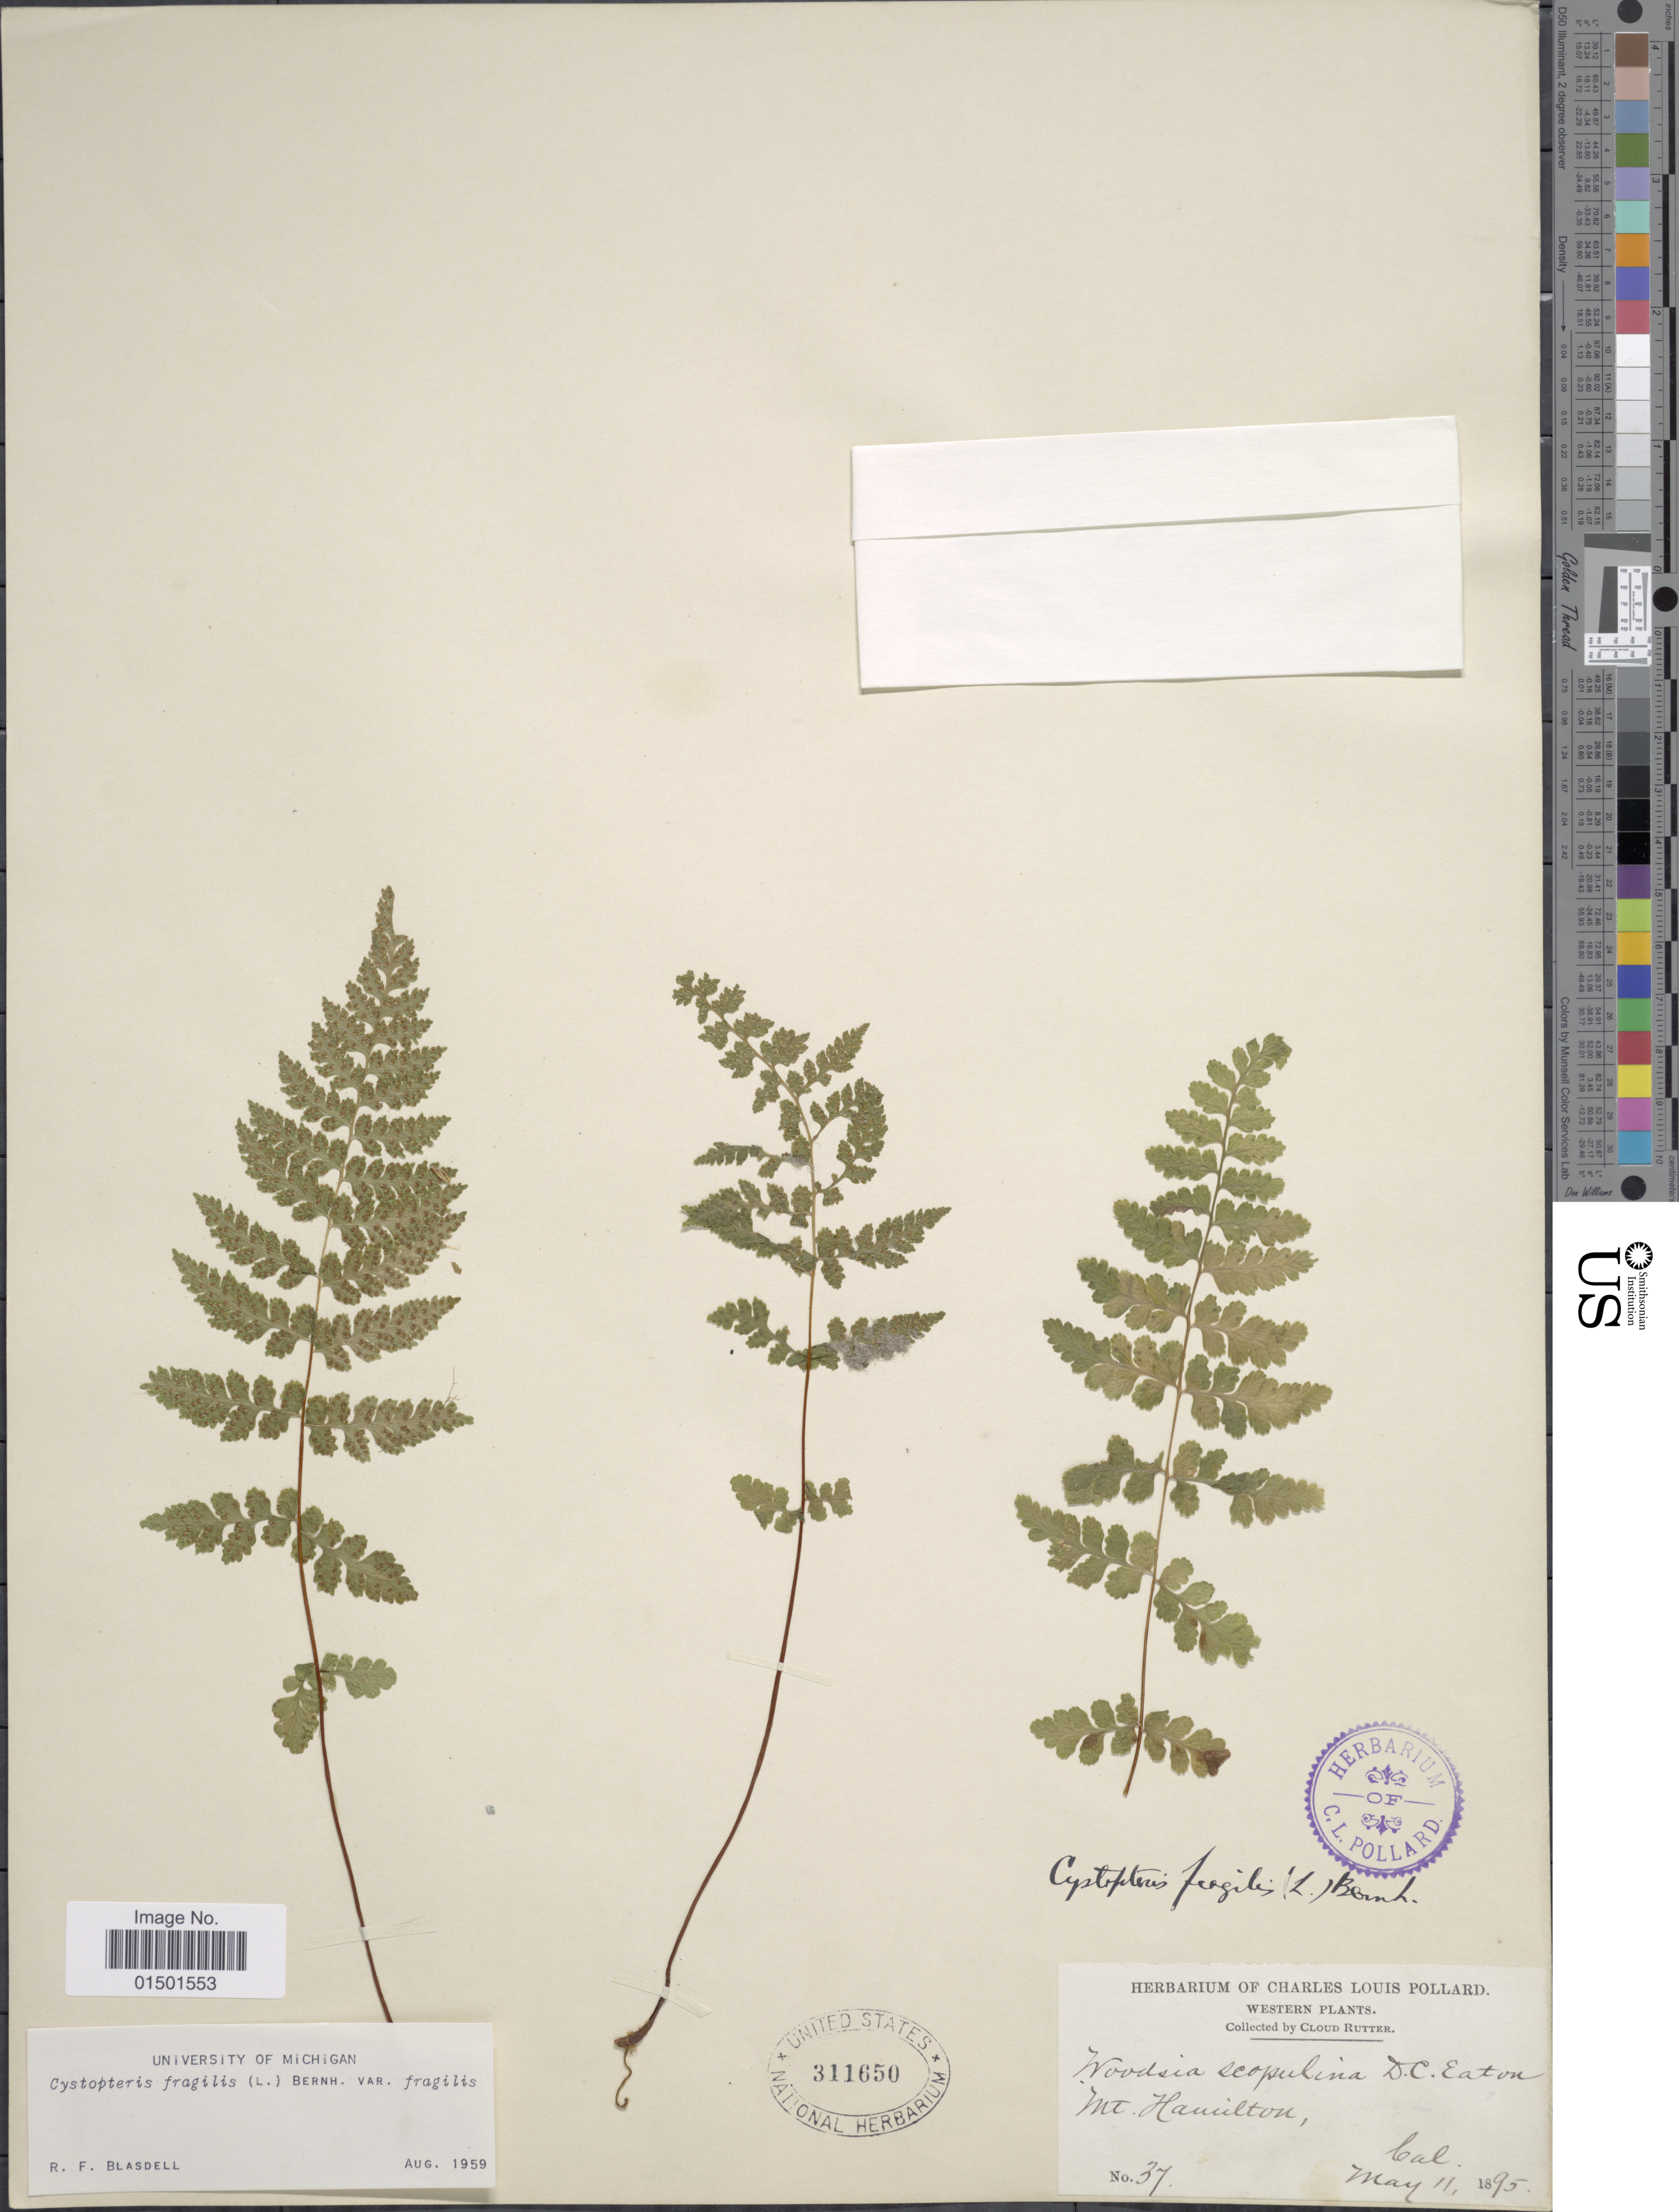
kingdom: Plantae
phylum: Tracheophyta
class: Polypodiopsida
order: Polypodiales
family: Cystopteridaceae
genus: Cystopteris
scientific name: Cystopteris fragilis var. fragilis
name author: (L.) Bernh.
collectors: C. Rutter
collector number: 37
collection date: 1895-05-11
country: United States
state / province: California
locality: Western. Mt. Hamilton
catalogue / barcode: US 311650